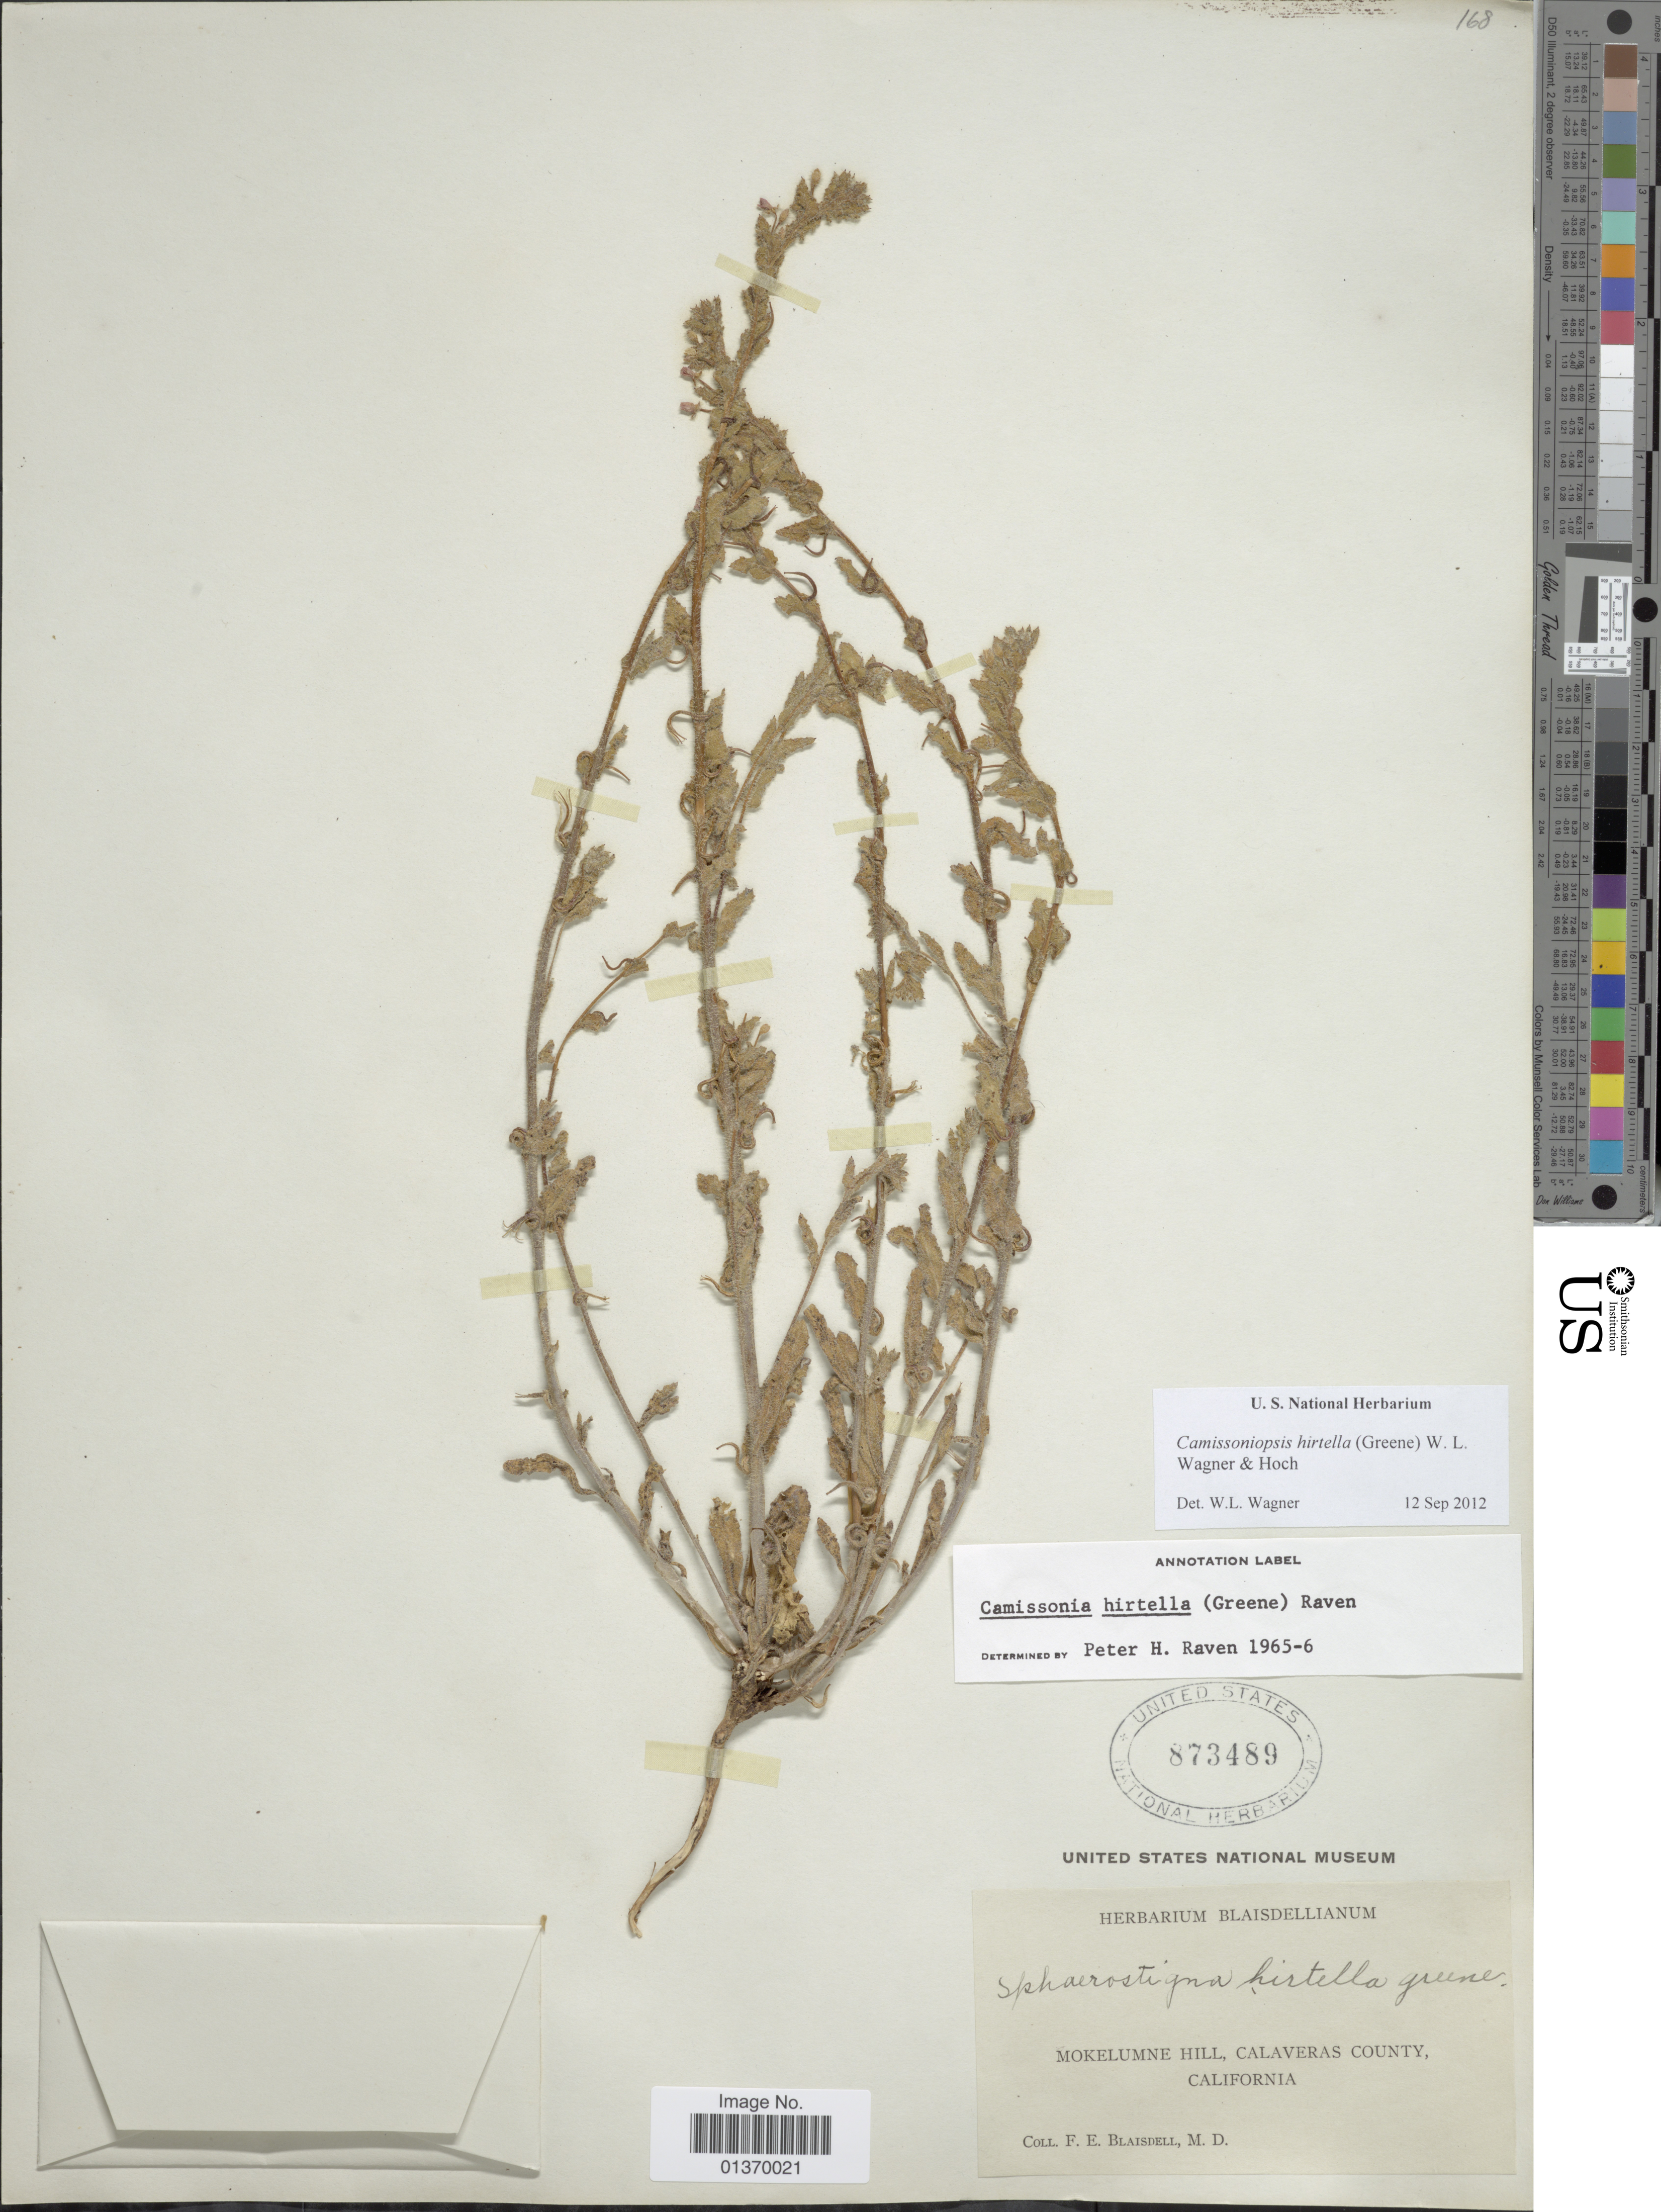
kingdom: Plantae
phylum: Tracheophyta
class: Magnoliopsida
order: Myrtales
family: Onagraceae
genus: Camissoniopsis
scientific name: Camissoniopsis hirtella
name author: (Greene) W.L. Wagner & Hoch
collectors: F. Blaisdell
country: United States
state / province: California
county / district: Calaveras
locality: Mokelumne Hill, Calaveras County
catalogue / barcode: US 873489